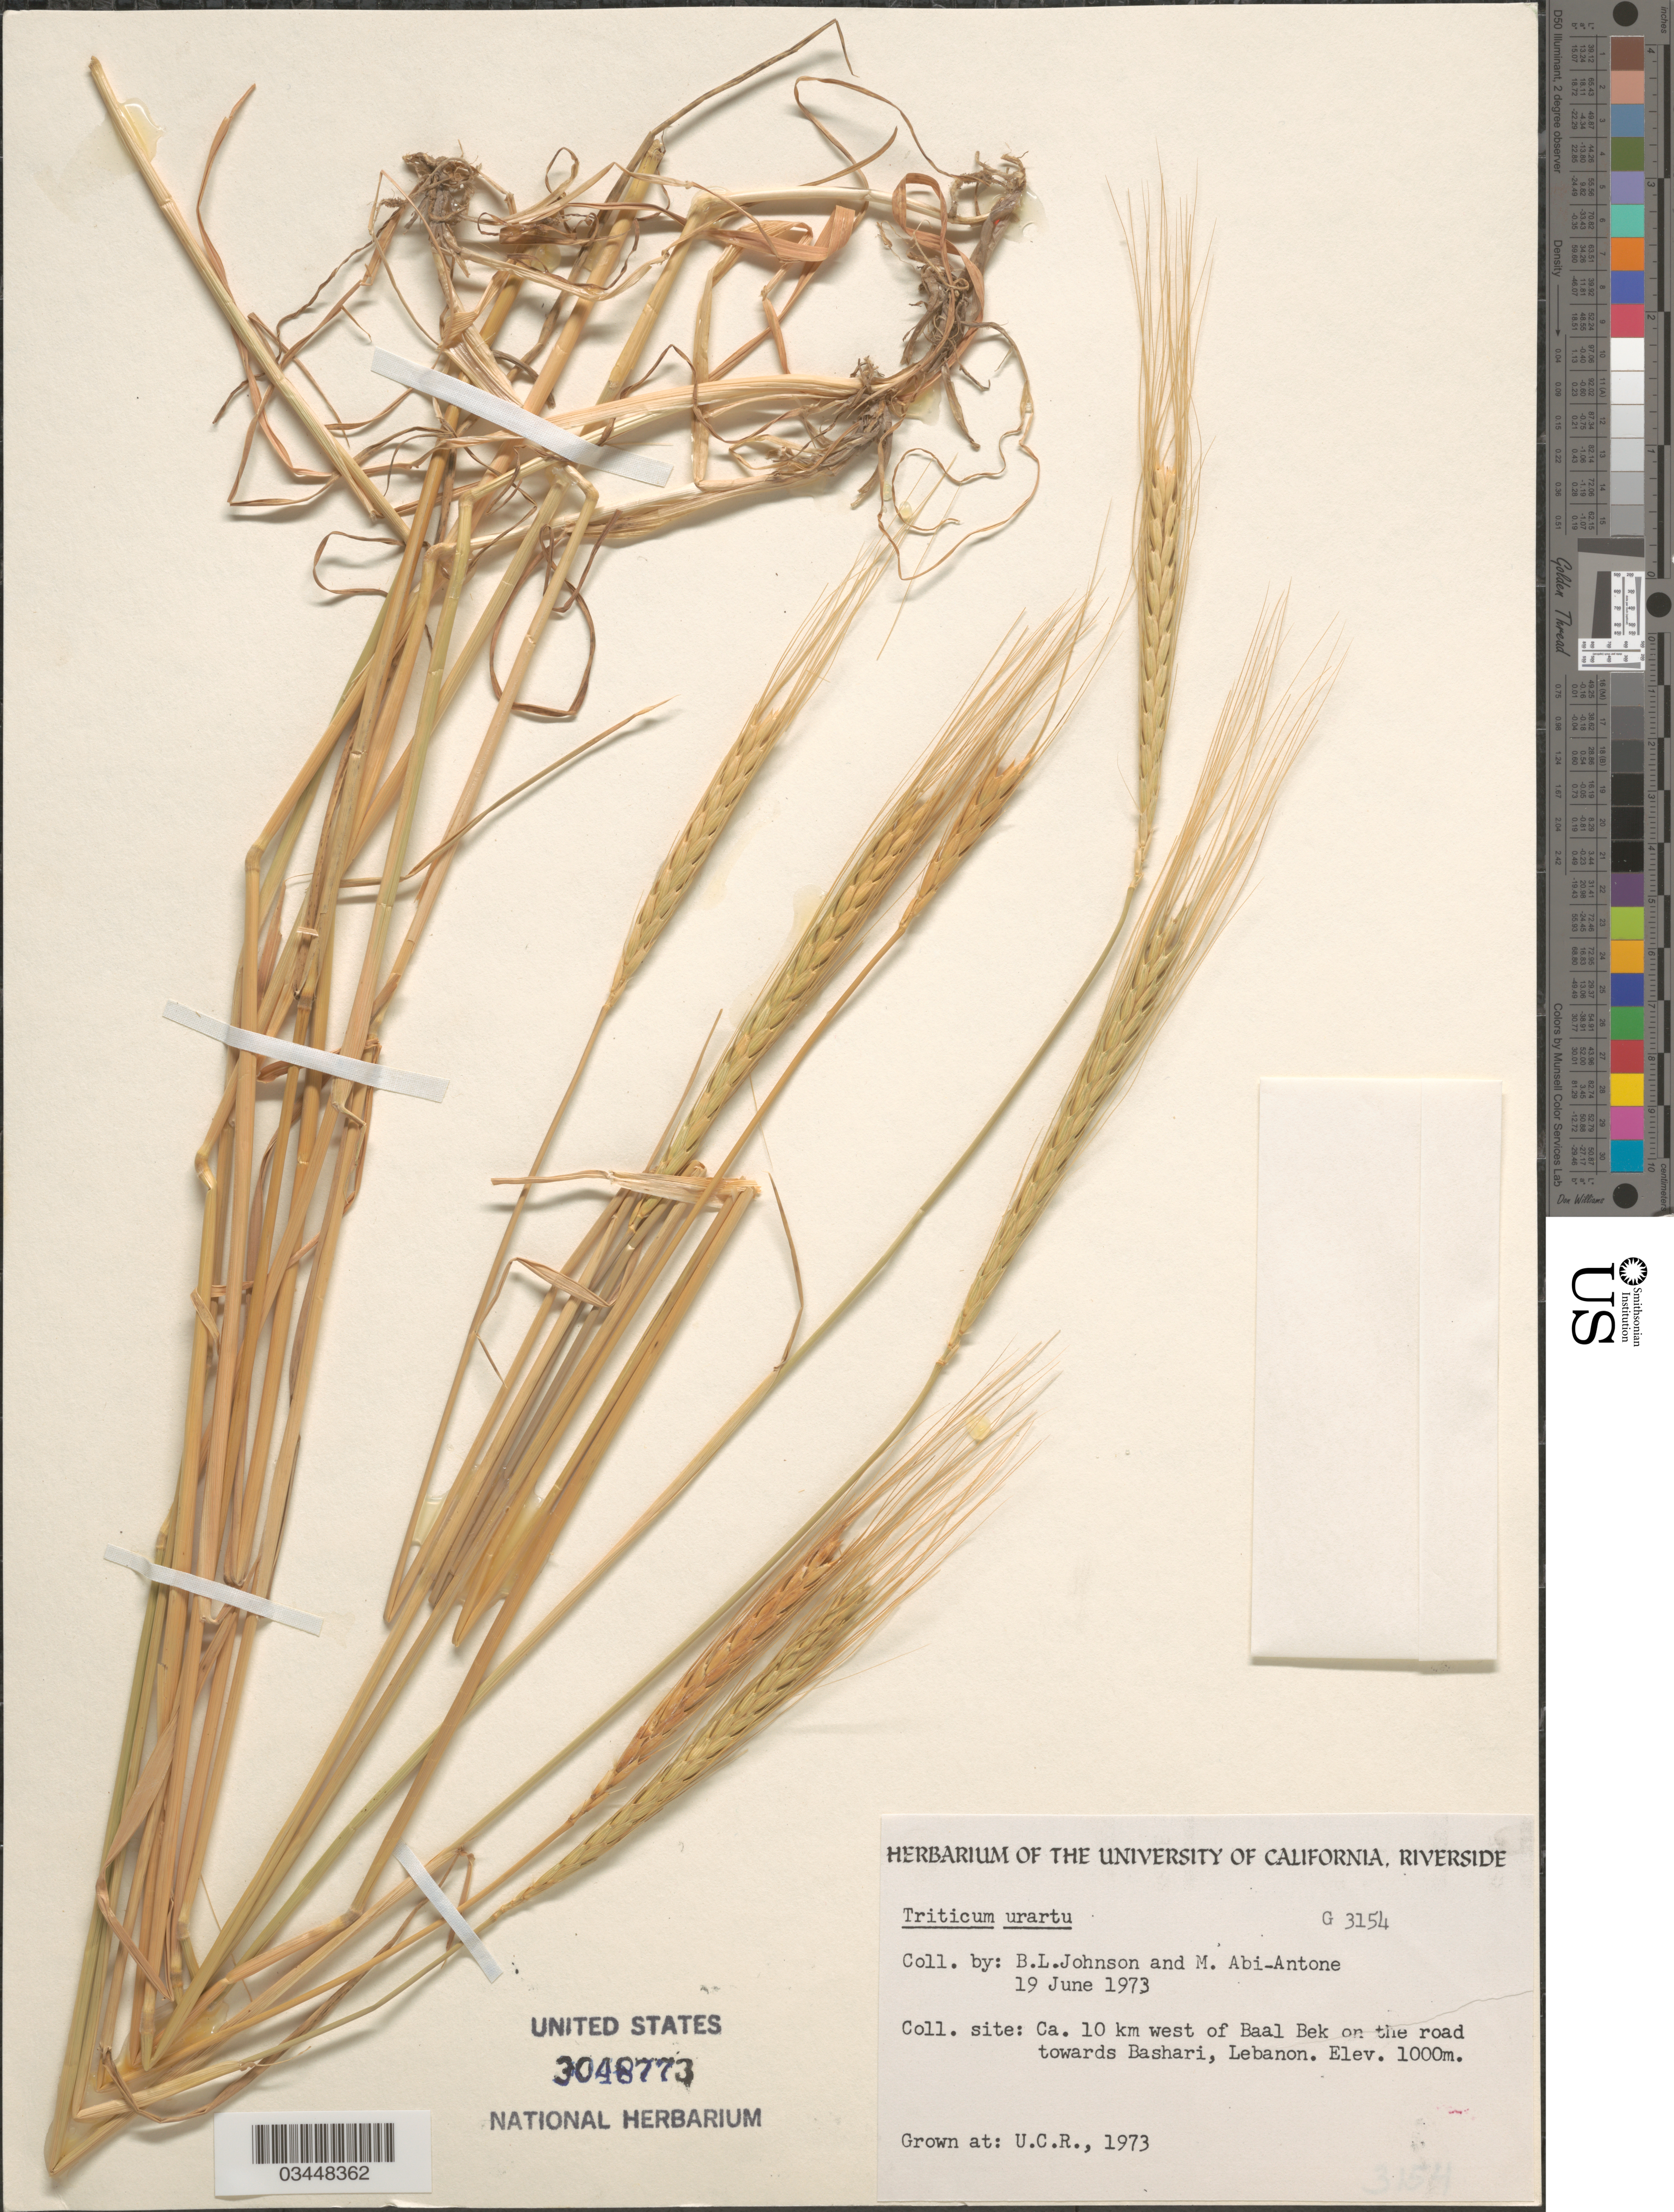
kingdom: Plantae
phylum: Tracheophyta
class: Liliopsida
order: Poales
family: Poaceae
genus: Triticum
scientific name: Triticum urartu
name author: Thumanjan ex Gandilyan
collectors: ex herb. Univ. of California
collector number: G3154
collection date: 1973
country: United States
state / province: California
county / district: Riverside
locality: U.C.R.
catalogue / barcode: US 3048773